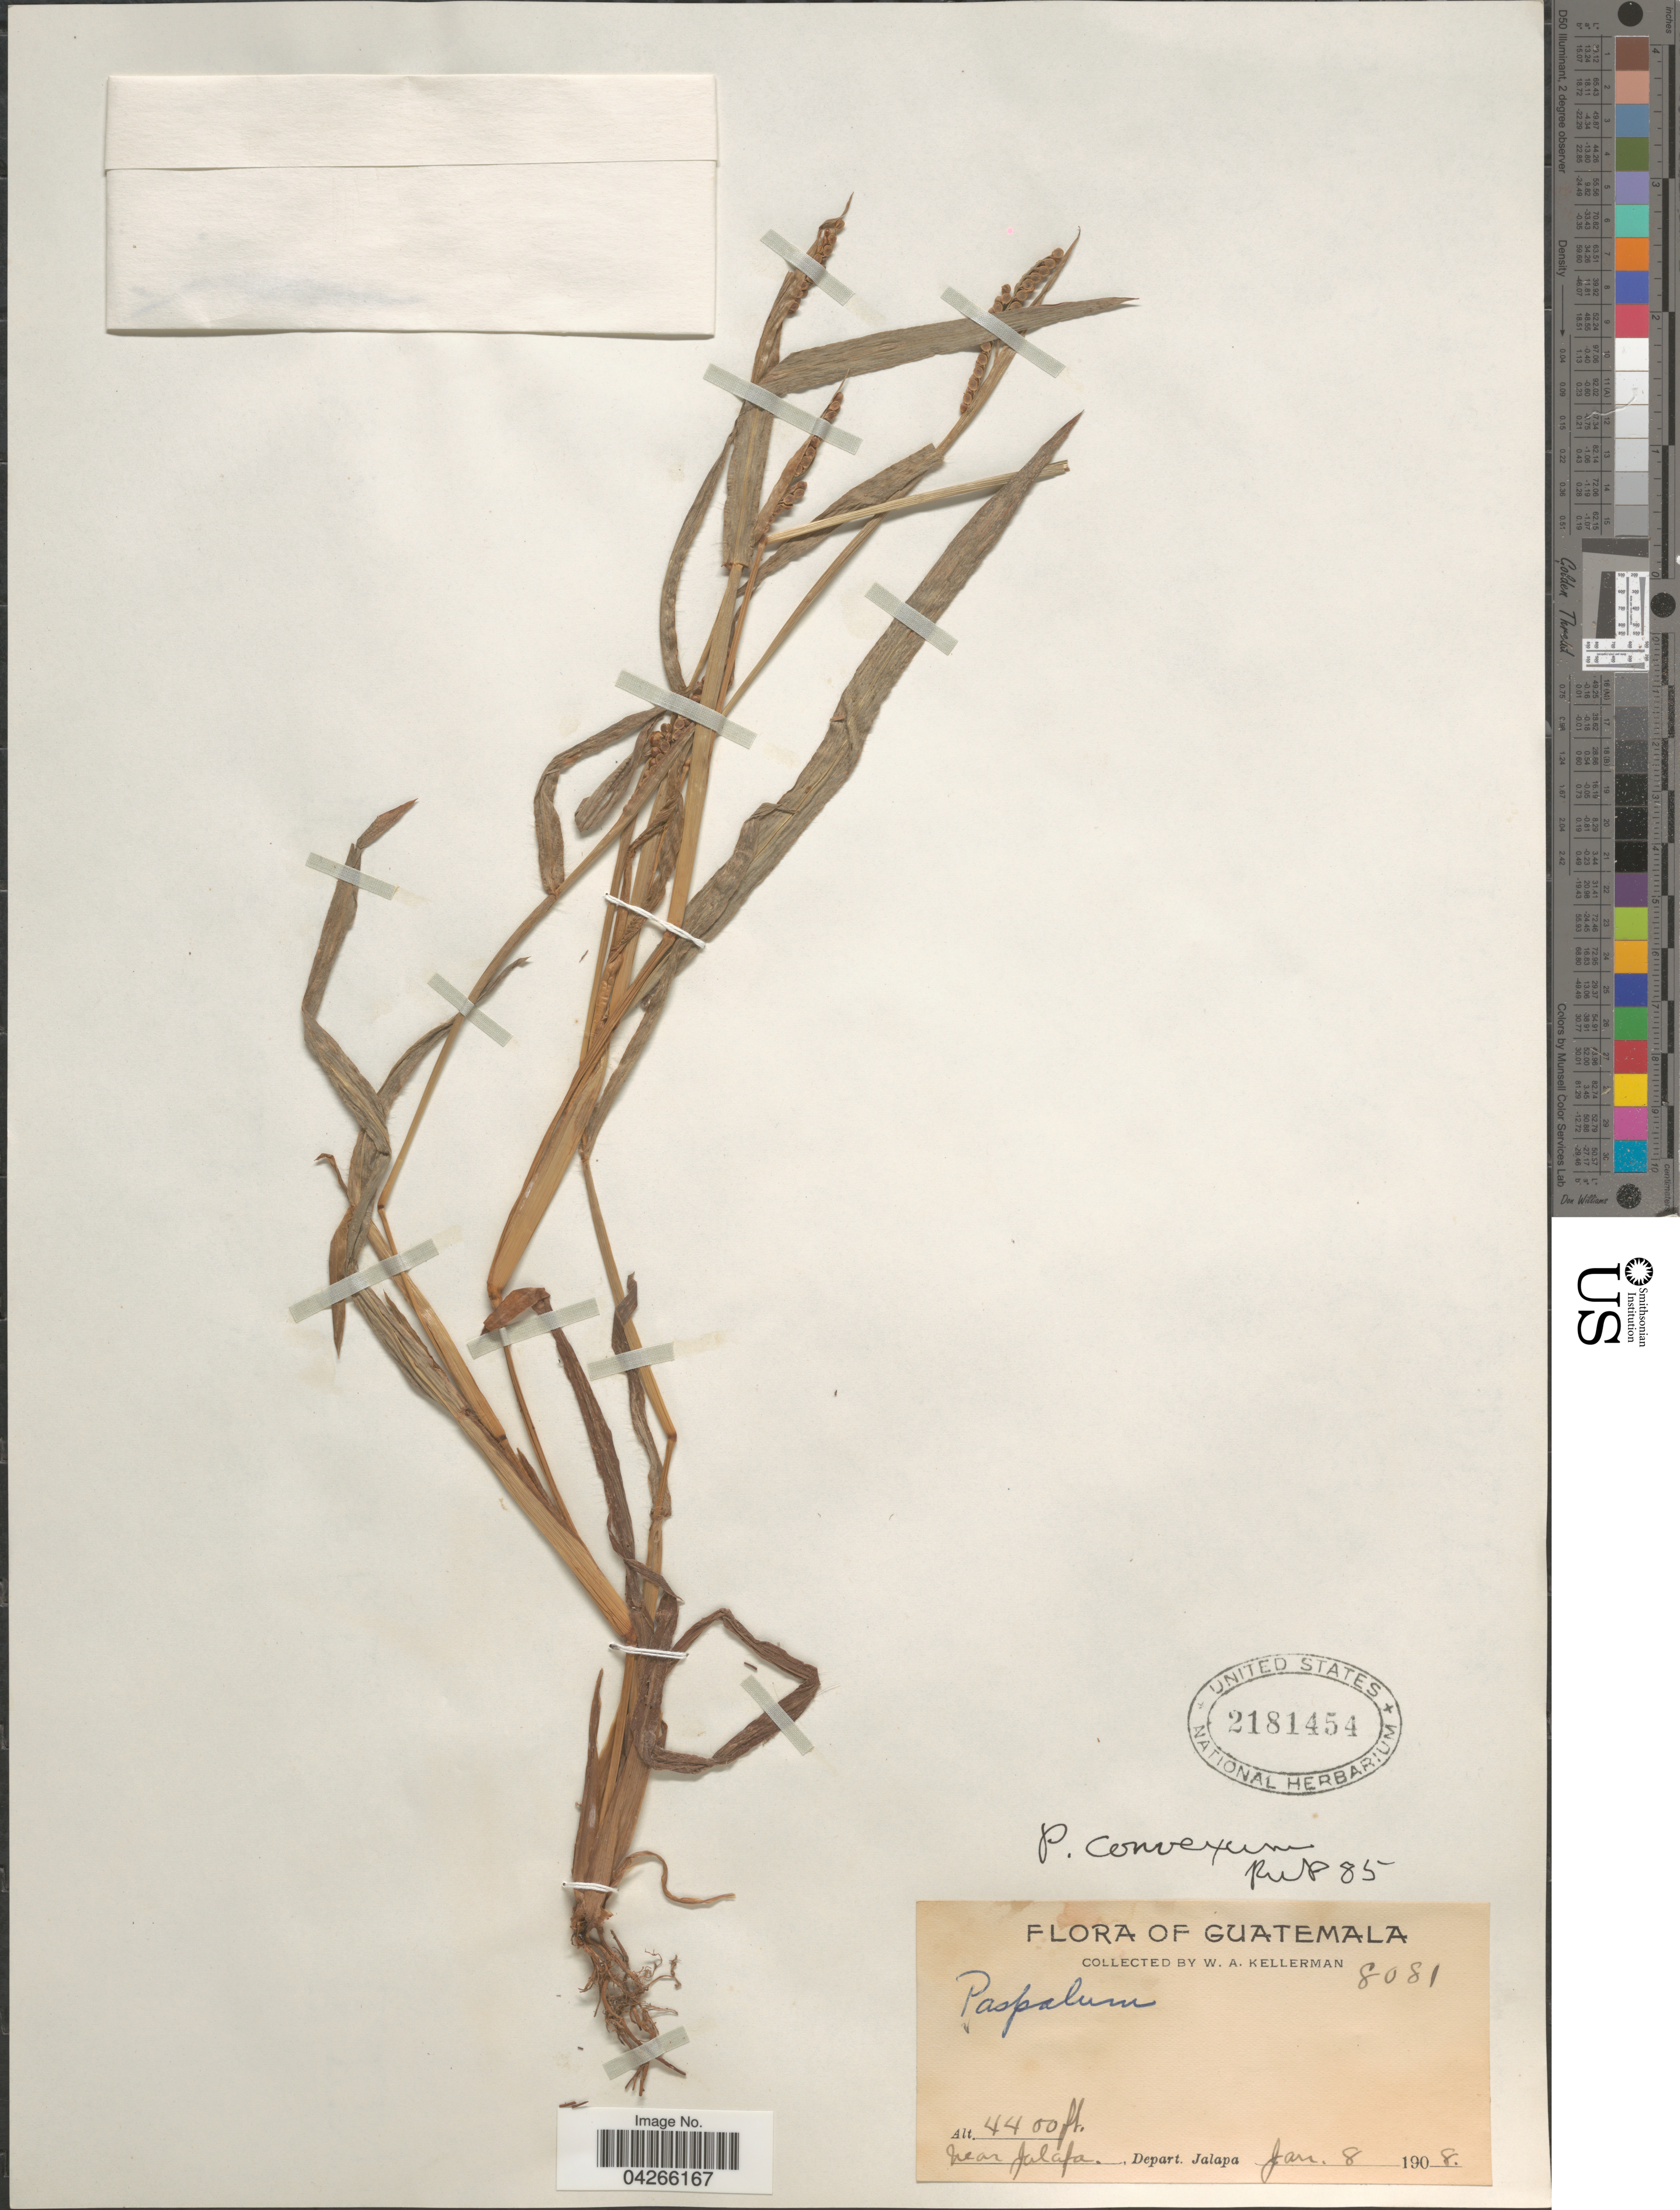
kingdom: Plantae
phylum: Tracheophyta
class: Liliopsida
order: Poales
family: Poaceae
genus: Paspalum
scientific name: Paspalum convexum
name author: Humb. & Bonpl. ex Flüggé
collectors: W. Kellerman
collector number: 8081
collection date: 1908-01-08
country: Guatemala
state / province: Jalapa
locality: Near Jalapa, Depart. Jalapa.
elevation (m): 1341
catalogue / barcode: US 2181454